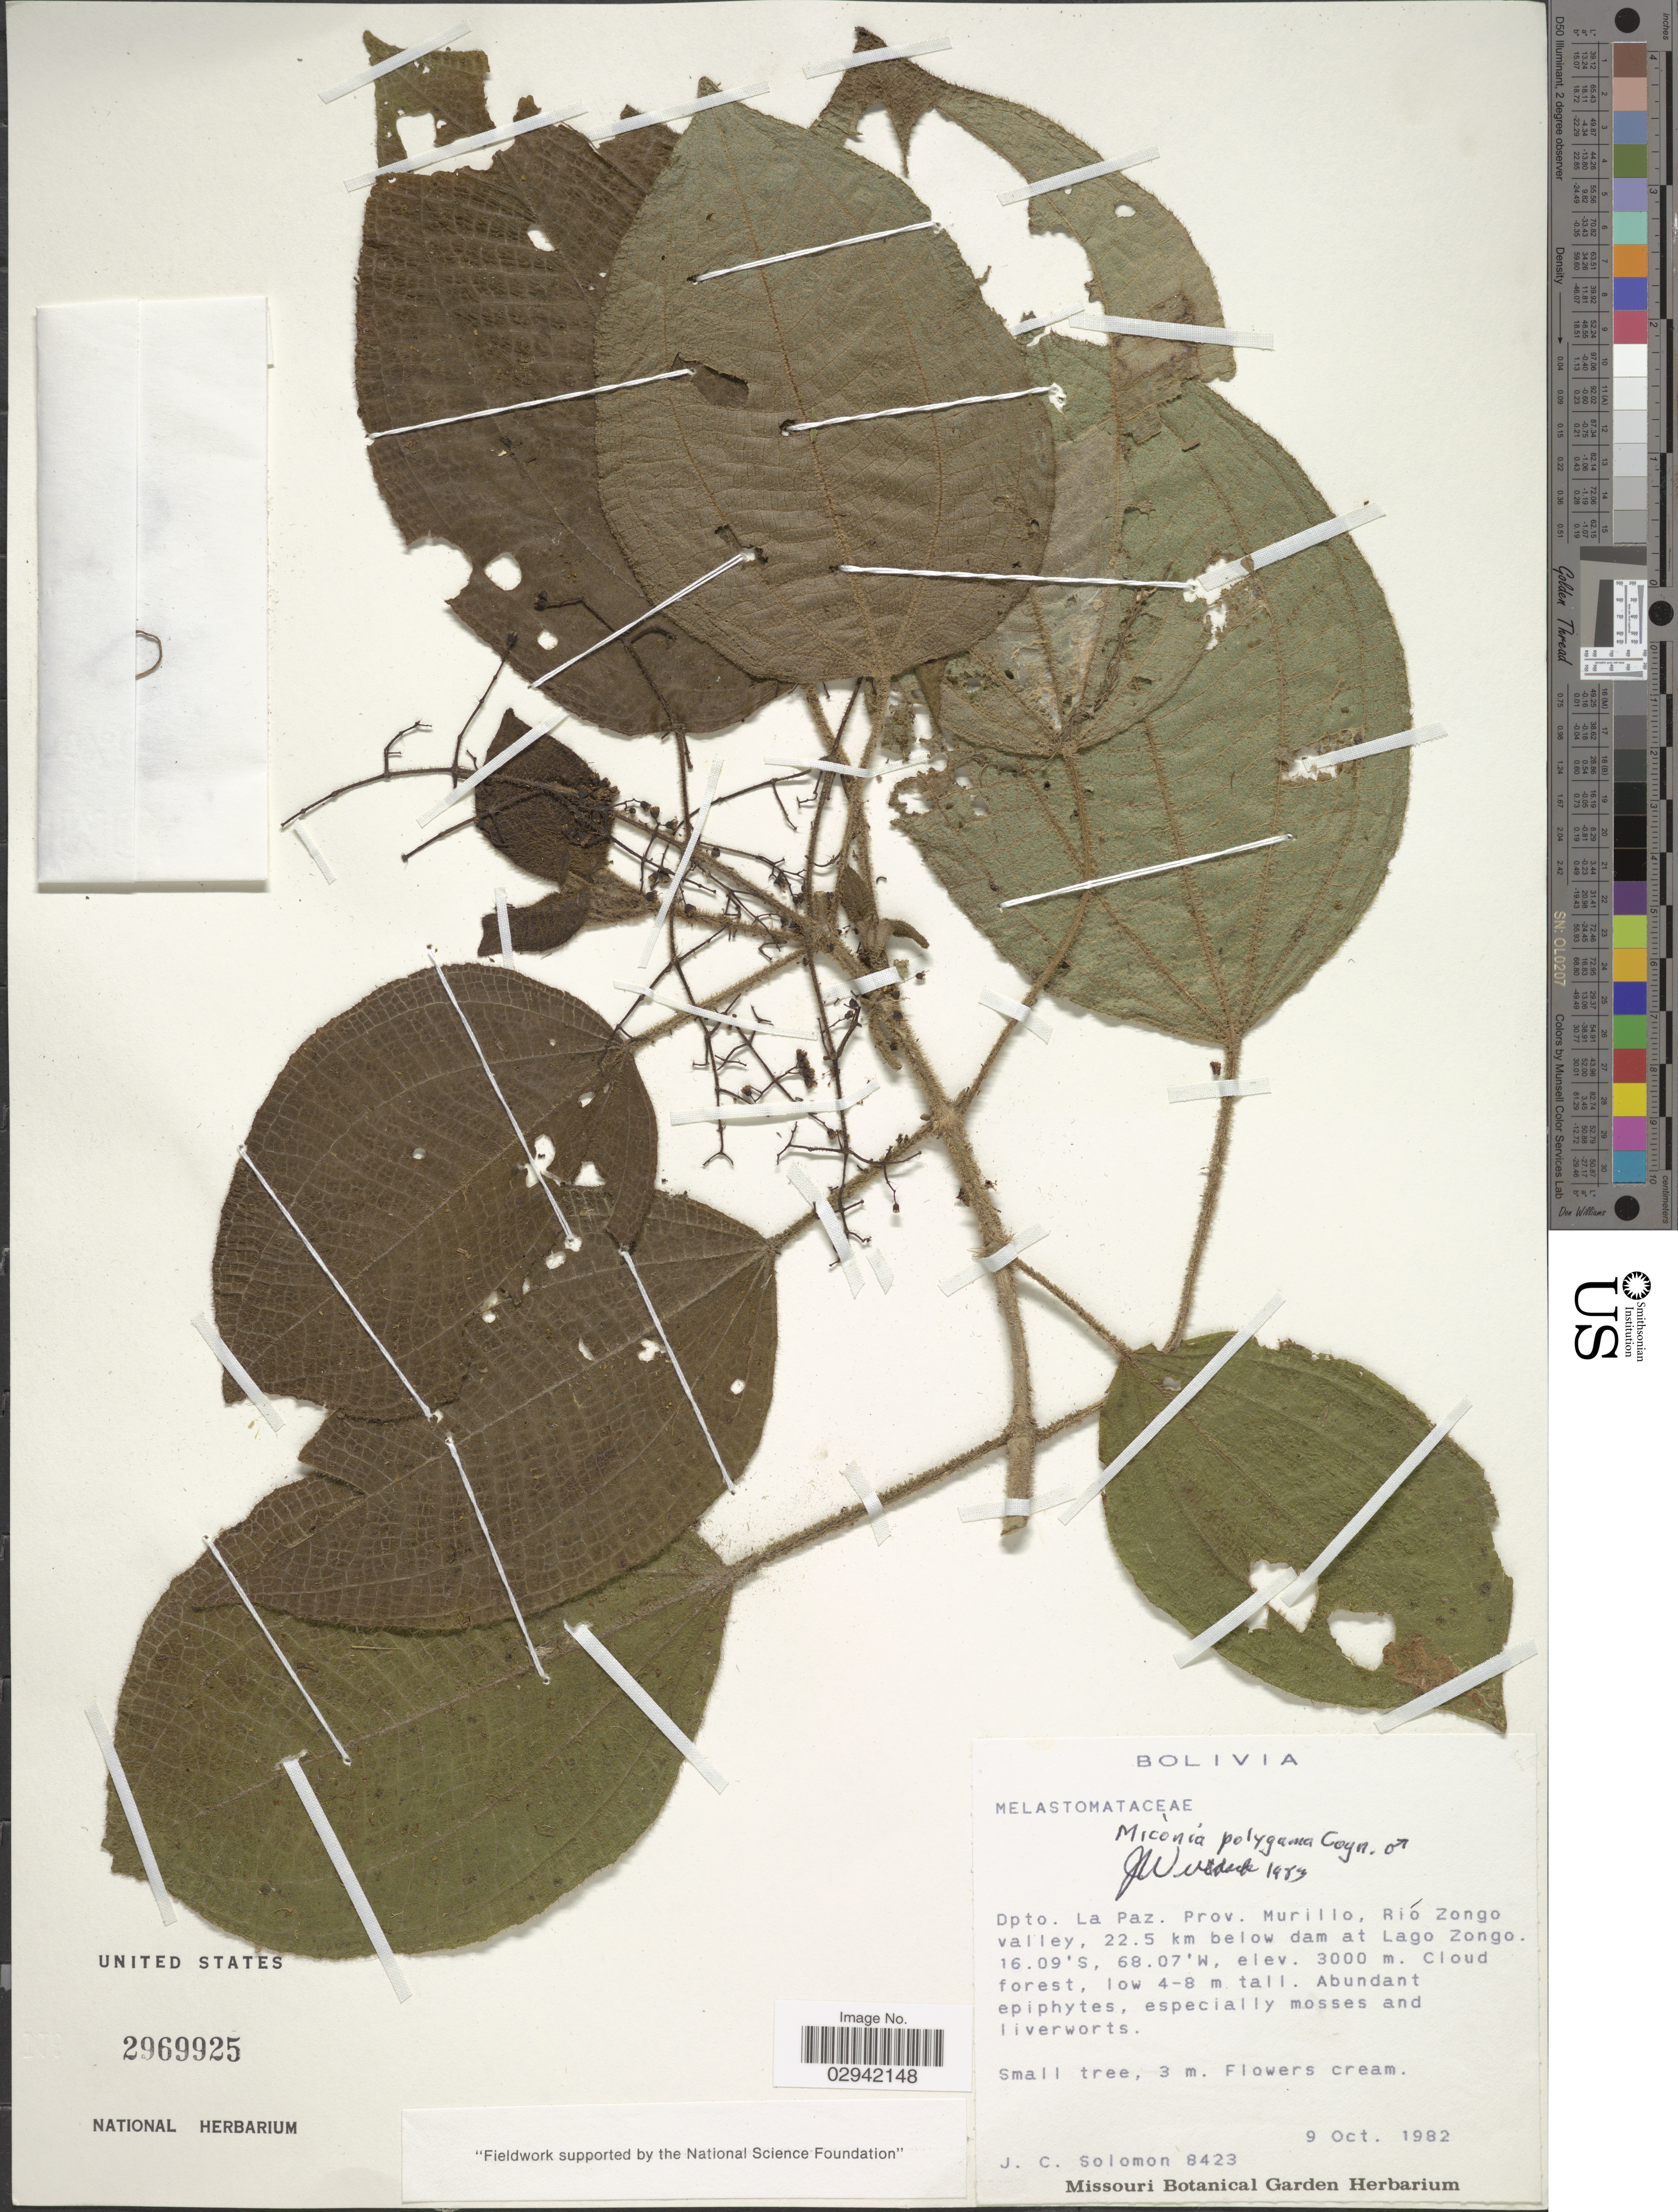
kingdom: Plantae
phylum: Tracheophyta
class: Magnoliopsida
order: Myrtales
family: Melastomataceae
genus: Miconia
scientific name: Miconia polygama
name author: Cogn.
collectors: J. C. Solomon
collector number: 8423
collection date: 1982-10-09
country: Bolivia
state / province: La Paz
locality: Dpto. La Paz, Prov. Murillo, Río Zongo valley, 22.5 km below dam at Lago Zongo.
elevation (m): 3000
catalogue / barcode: US 2969925